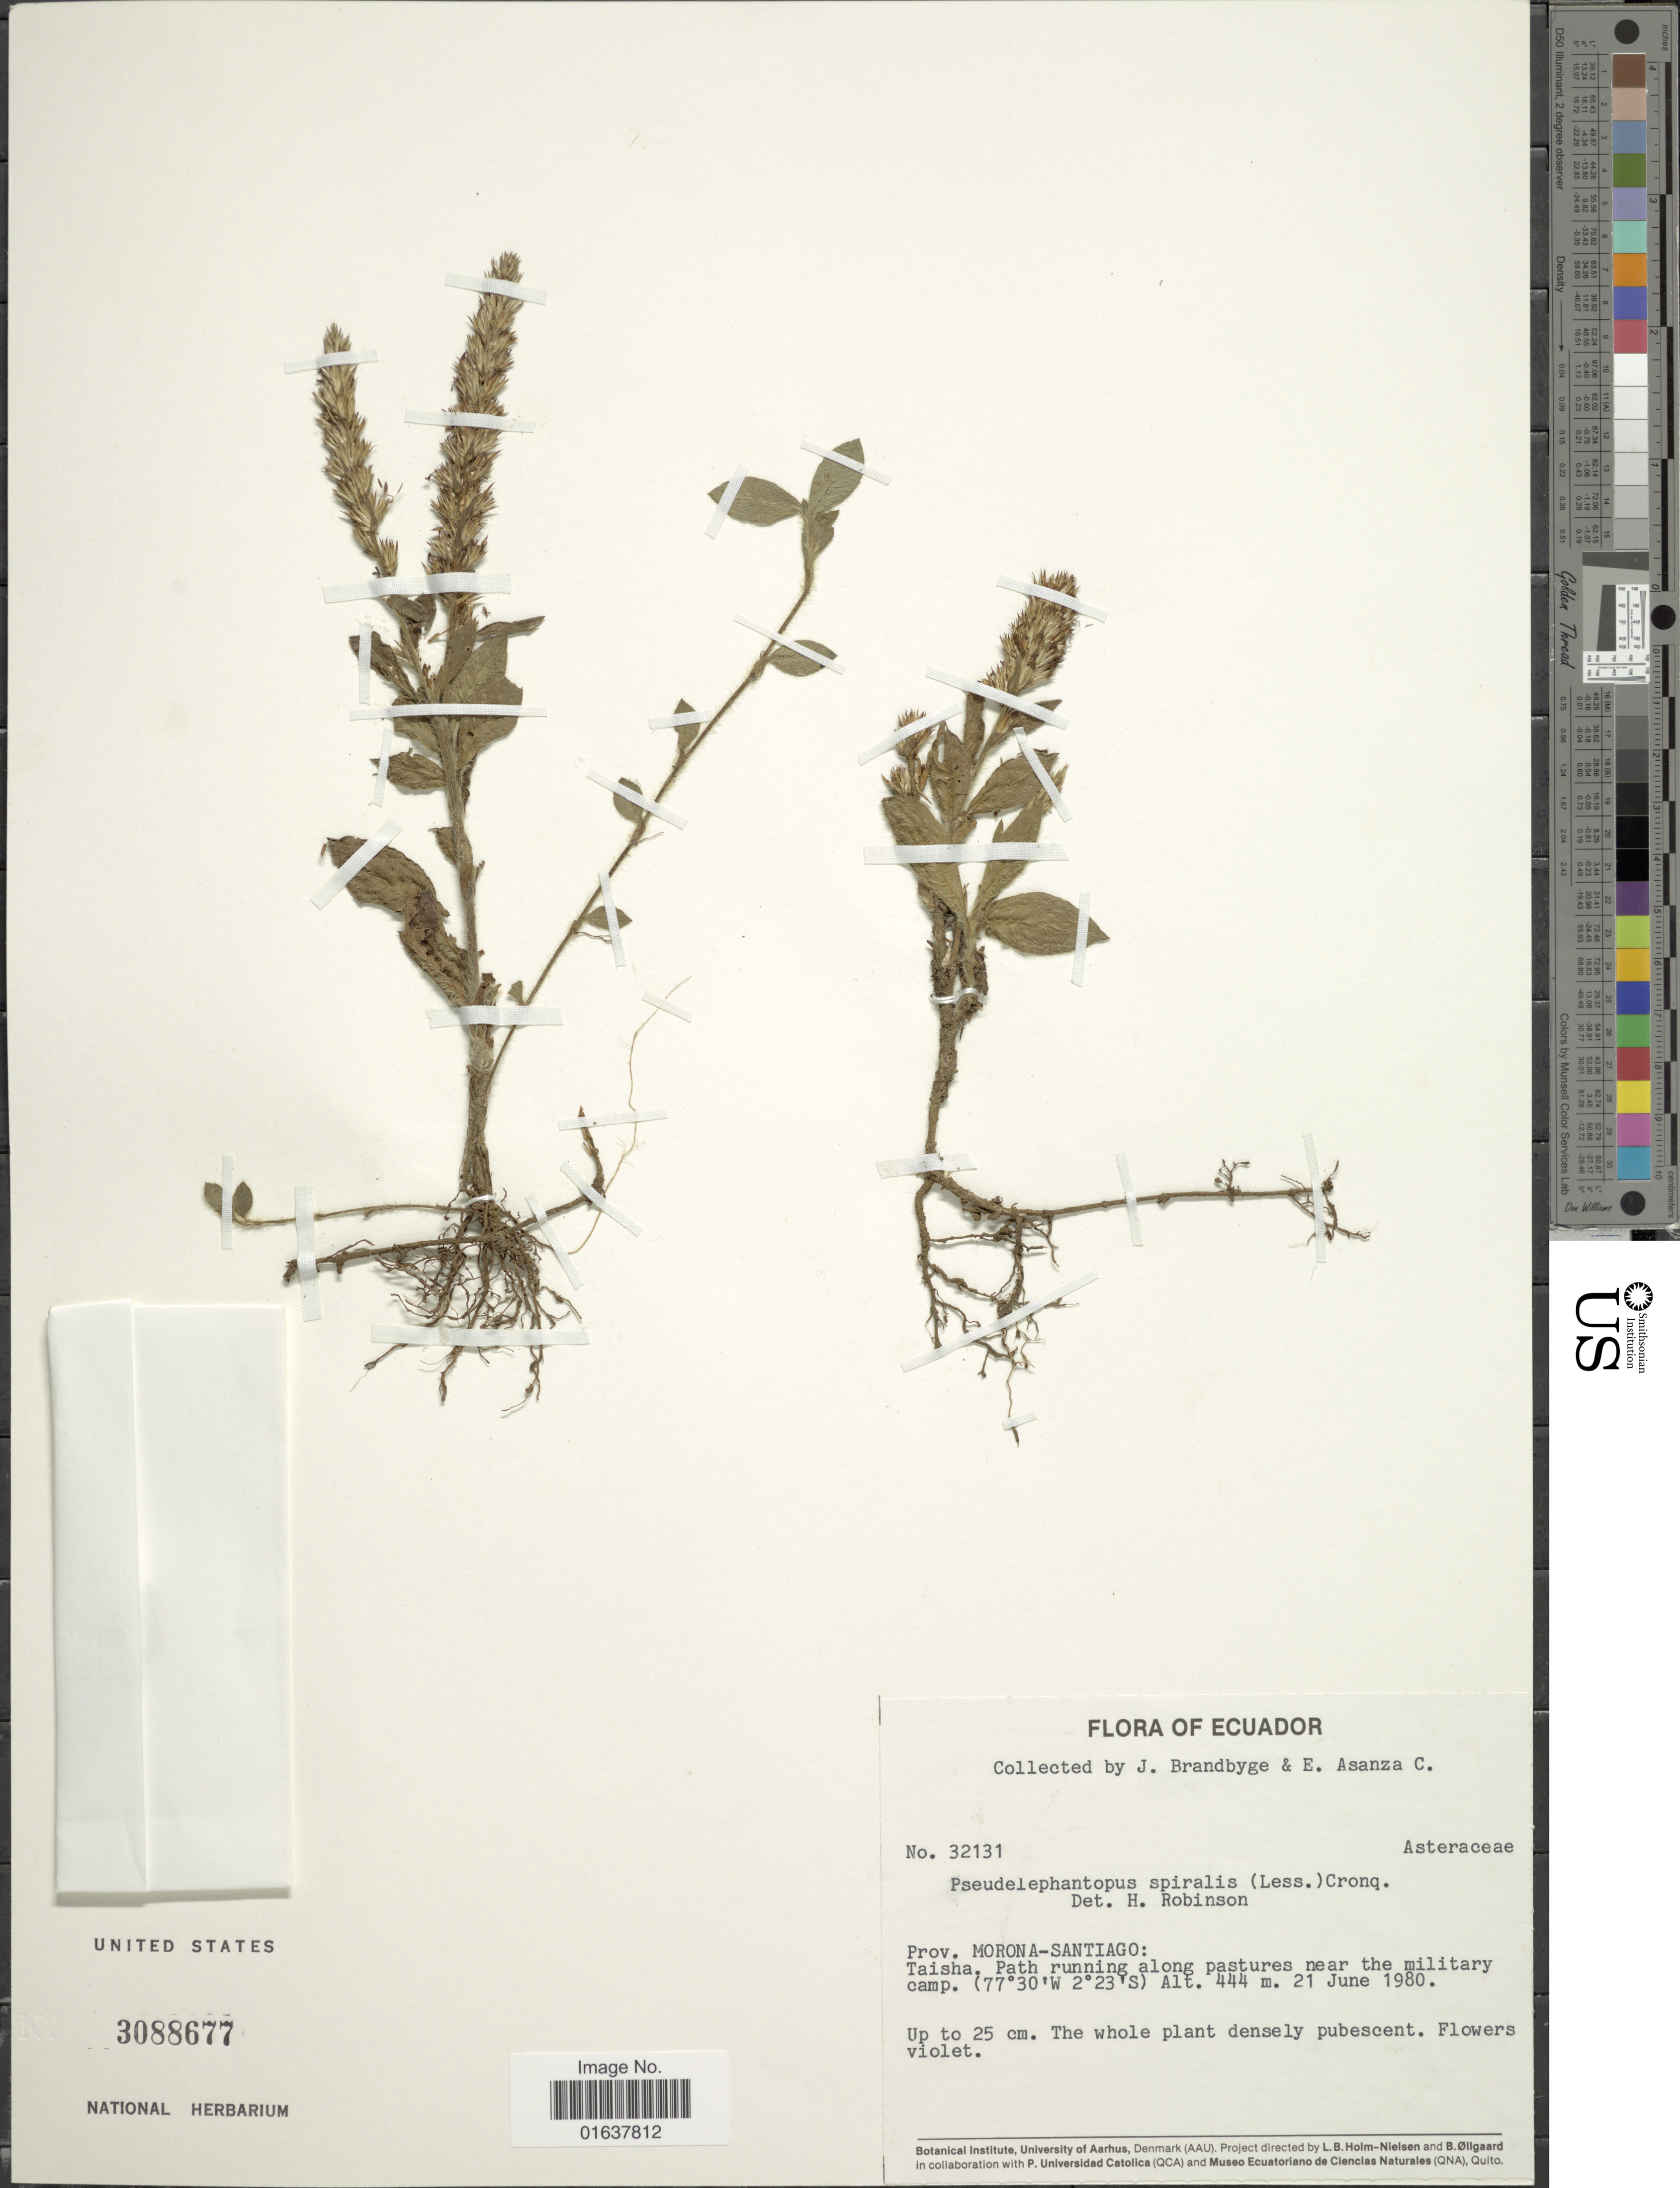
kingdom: Plantae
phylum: Tracheophyta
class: Magnoliopsida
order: Asterales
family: Asteraceae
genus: Pseudelephantopus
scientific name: Pseudelephantopus spiralis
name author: (Less.) Cronquist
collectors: J. Brandbyge & E. Asanza C.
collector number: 32131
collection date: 1980-06-21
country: Ecuador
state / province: Morona-Santiago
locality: Taisha. Path running along pastures near the military camp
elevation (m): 444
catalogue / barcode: US 3088677